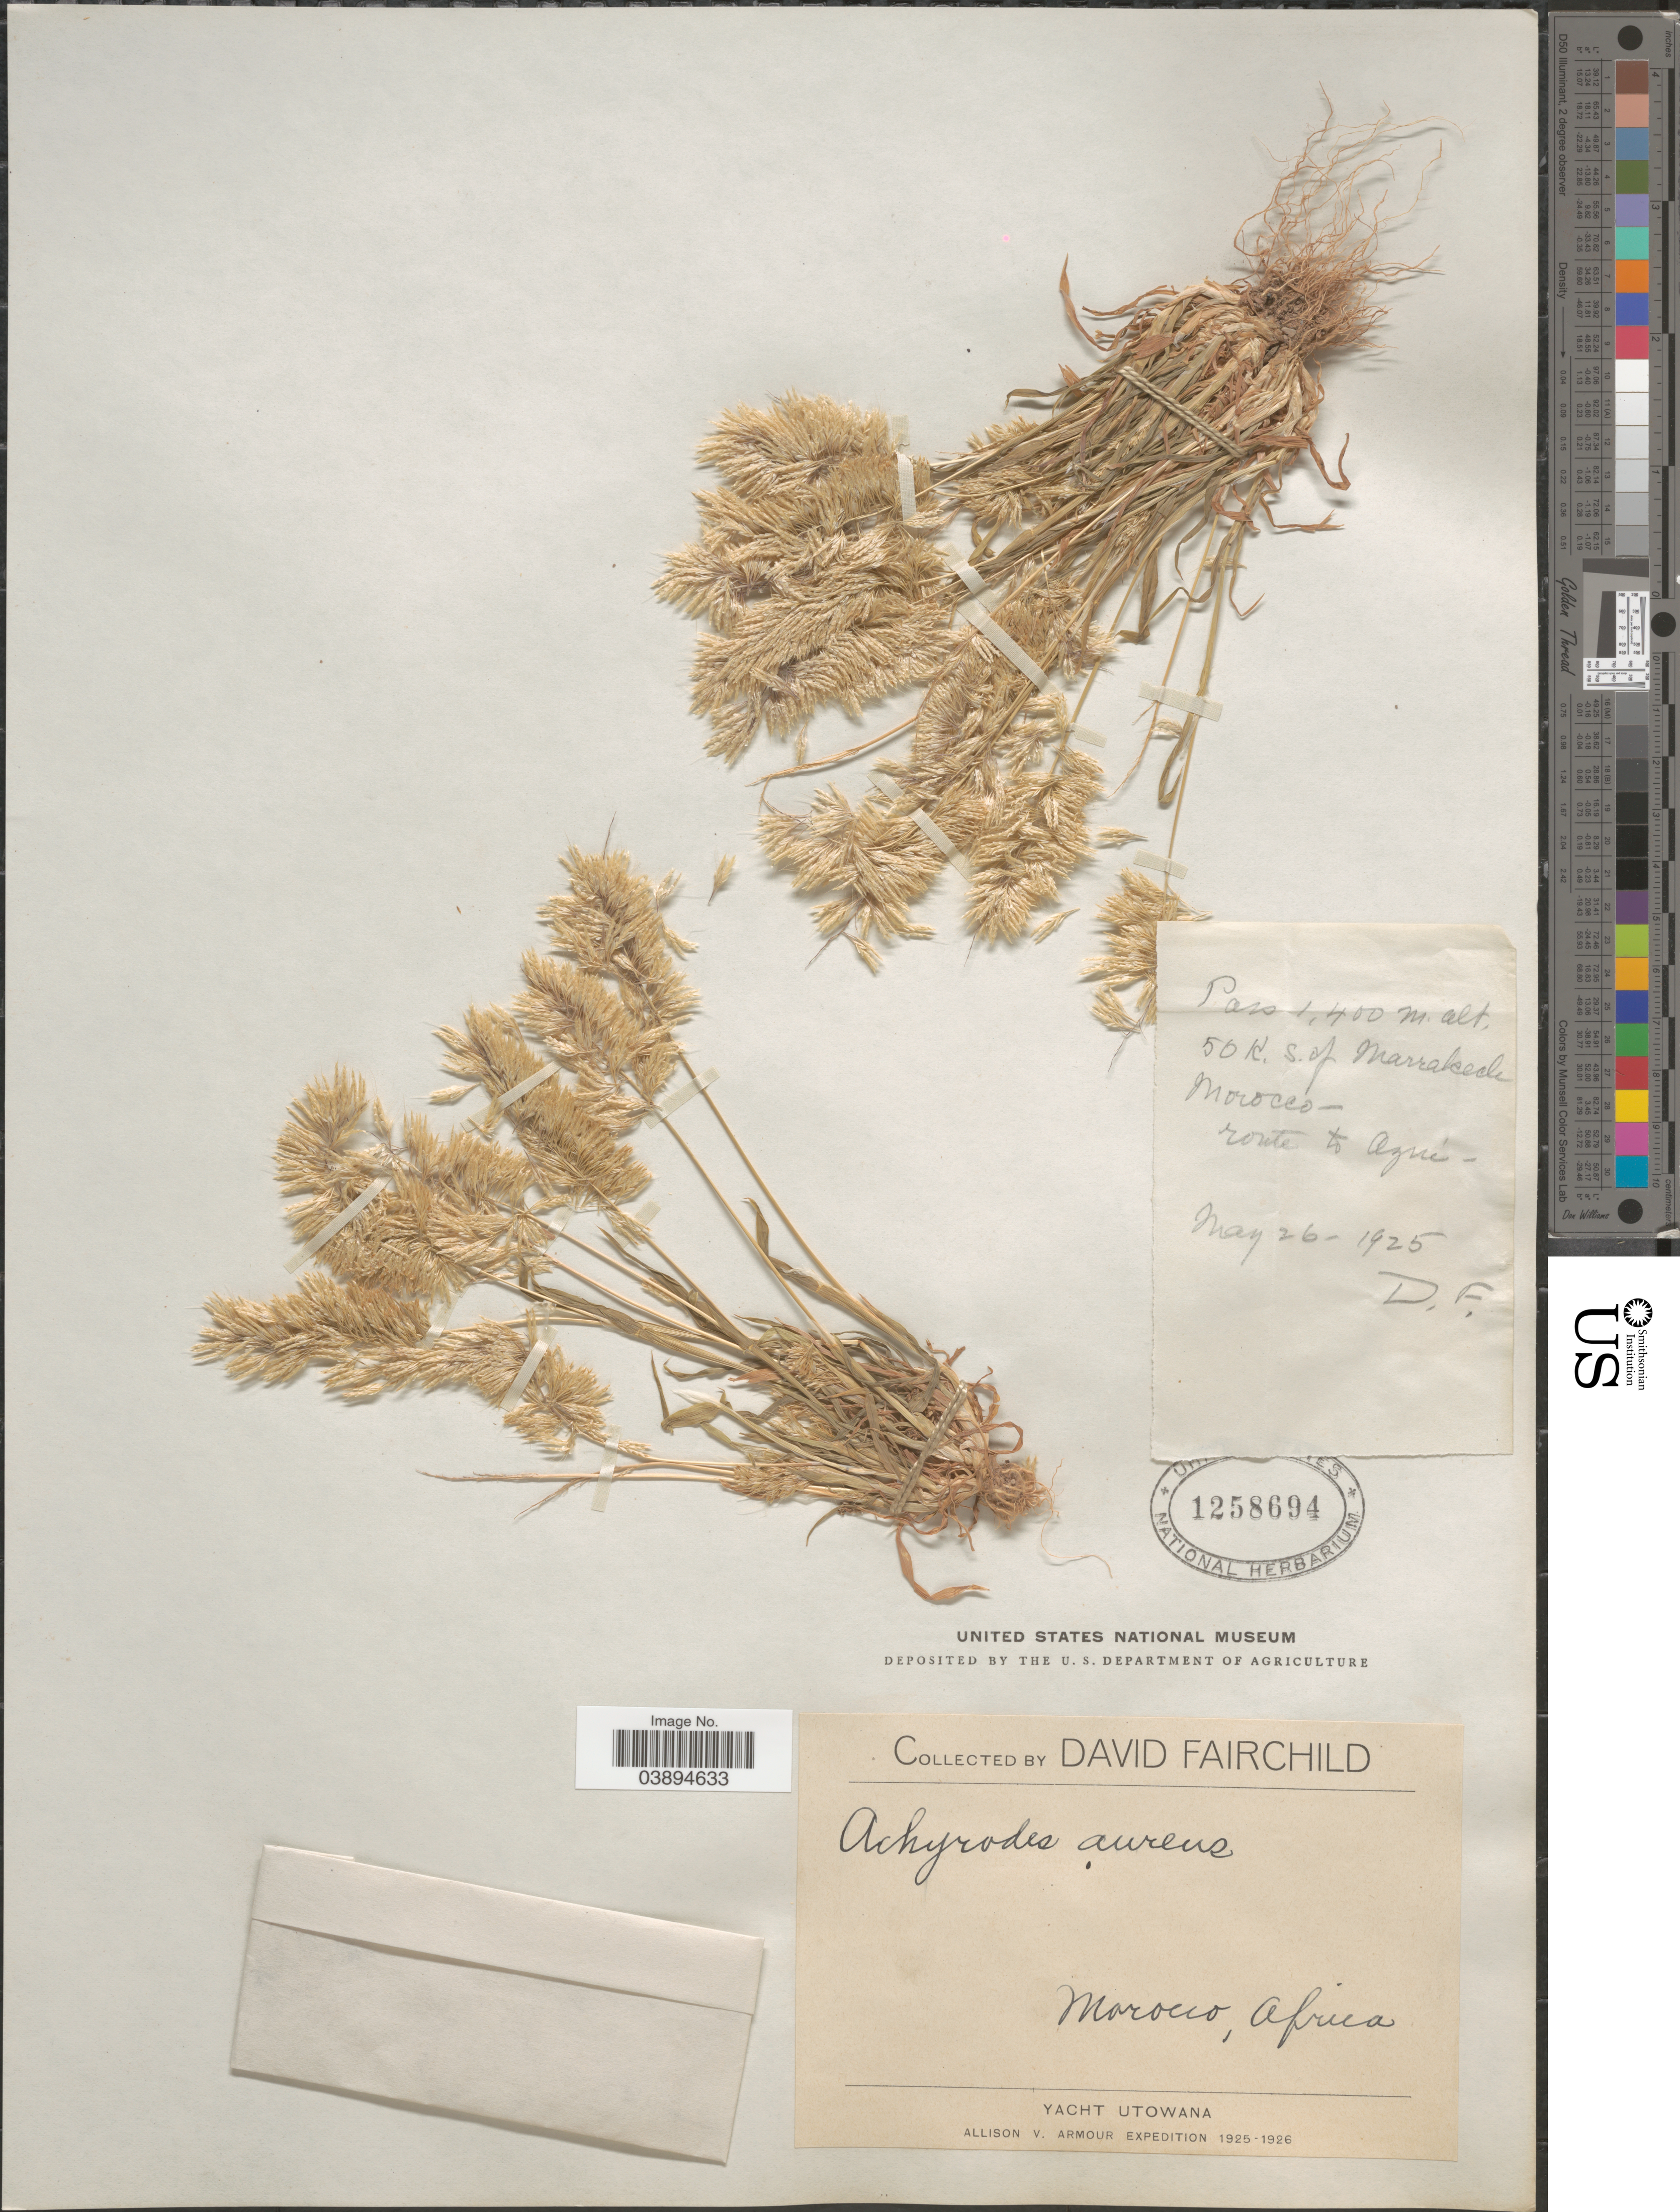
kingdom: Plantae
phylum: Tracheophyta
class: Liliopsida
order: Poales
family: Poaceae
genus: Lamarckia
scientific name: Lamarckia aurea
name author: (L.) Moench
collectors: D. Fairchild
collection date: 1925/1926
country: Morocco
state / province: Marrakech-Tensift-Al Haouz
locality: Pass, 50 K. S. of Marrakech - route to Azu [illegible text].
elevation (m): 1400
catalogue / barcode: US 1258694